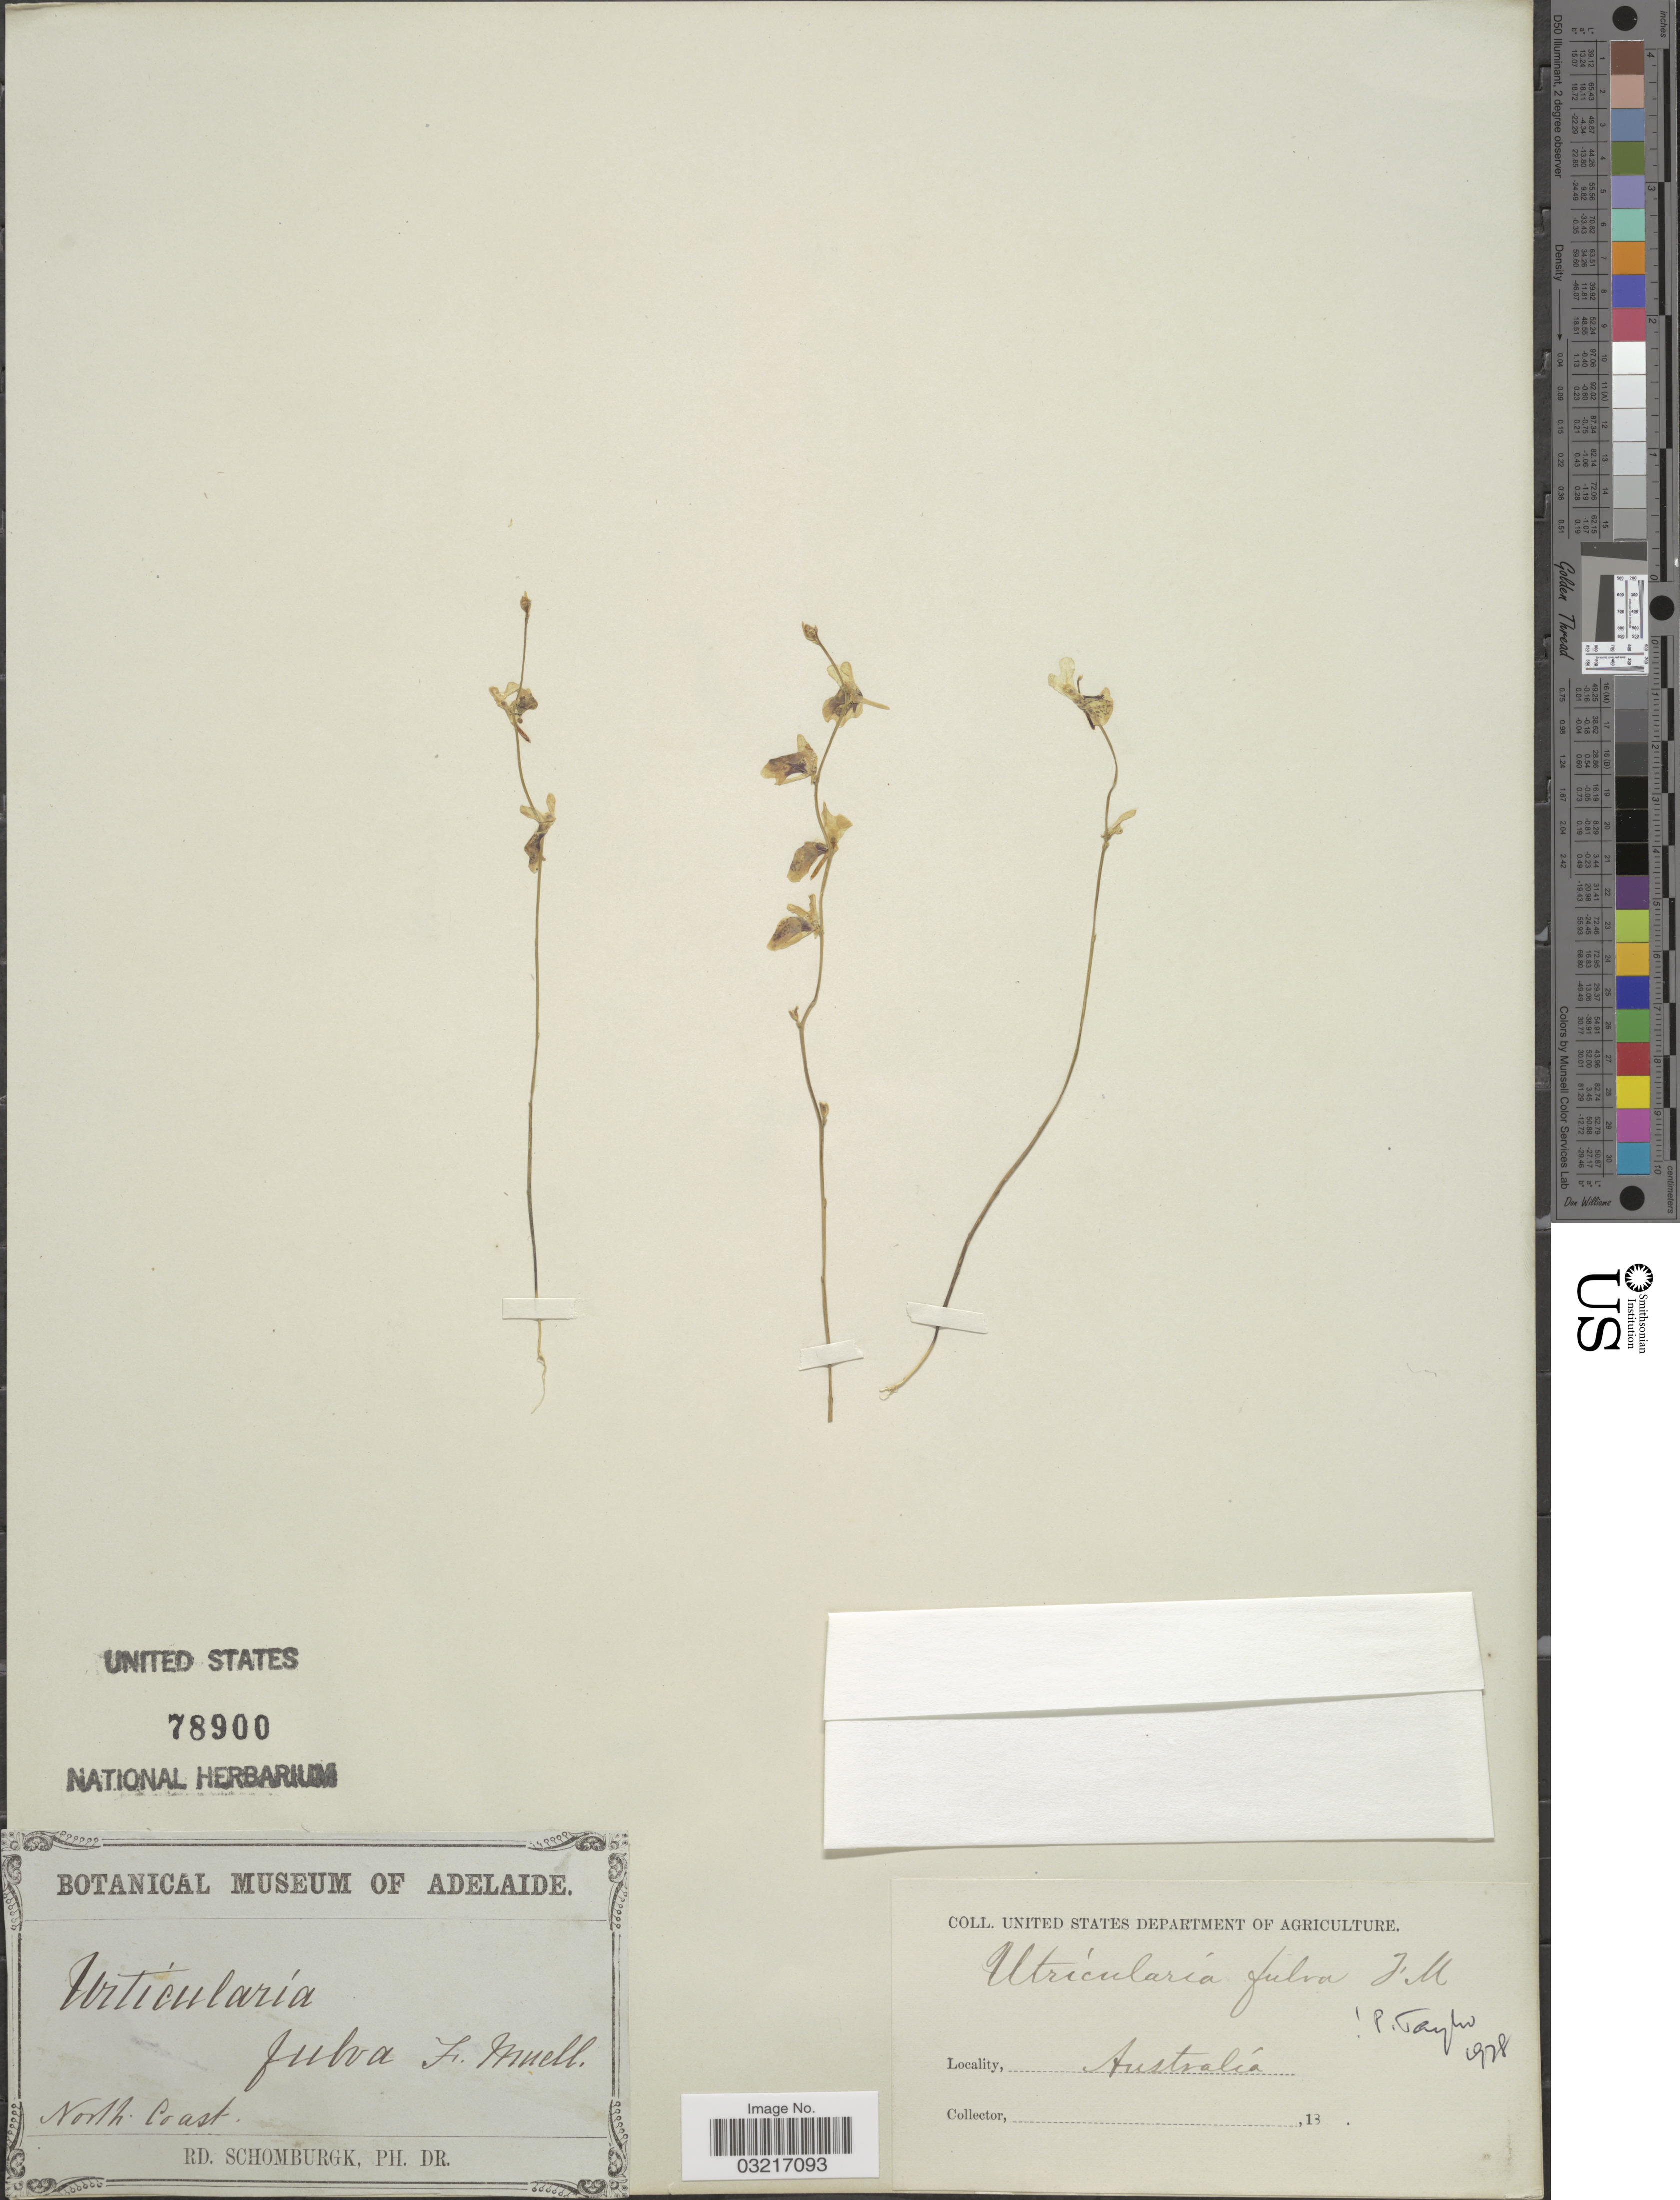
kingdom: Plantae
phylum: Tracheophyta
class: Magnoliopsida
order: Lamiales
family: Lentibulariaceae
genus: Utricularia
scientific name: Utricularia fulva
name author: F. Muell.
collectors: M. R. Schomburgk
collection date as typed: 18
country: Australia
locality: North Coast.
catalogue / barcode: US 78900